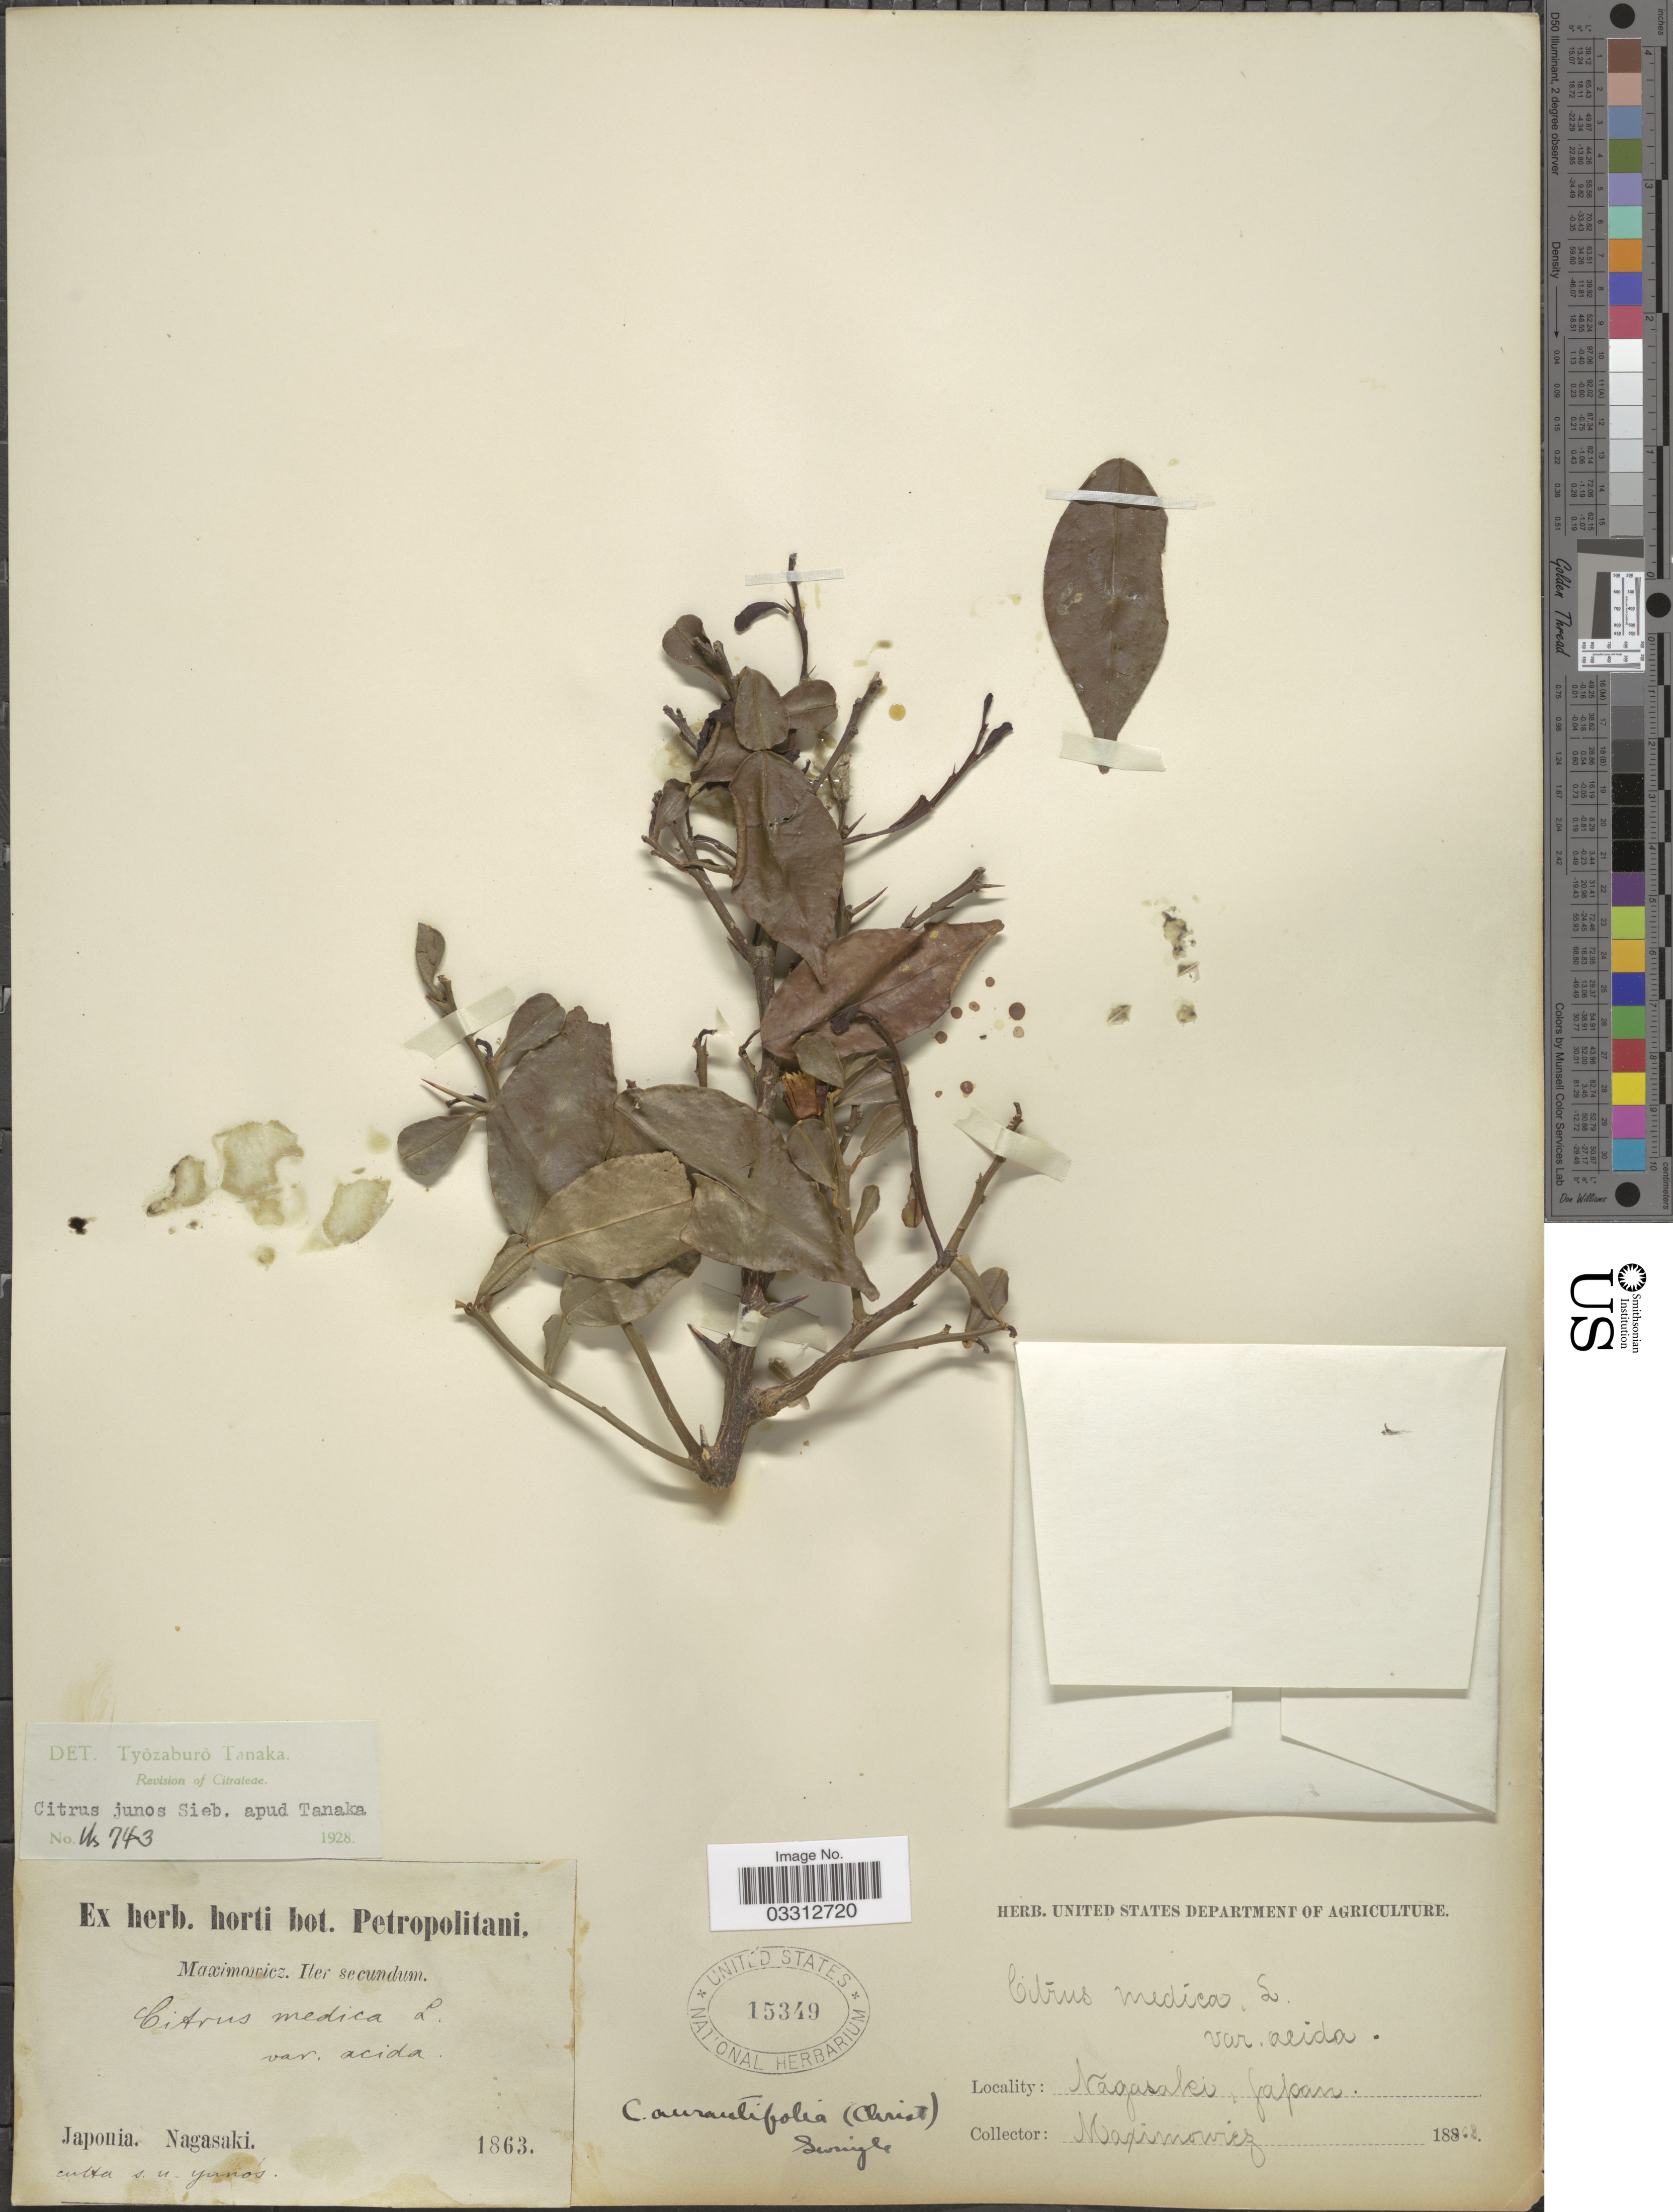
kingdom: Plantae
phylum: Tracheophyta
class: Magnoliopsida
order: Sapindales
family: Rutaceae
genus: Citrus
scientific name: Citrus junos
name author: Siebold ex Tanaka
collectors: Maximowicz, --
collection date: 1863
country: Japan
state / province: Nagasaki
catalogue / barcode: US 15349